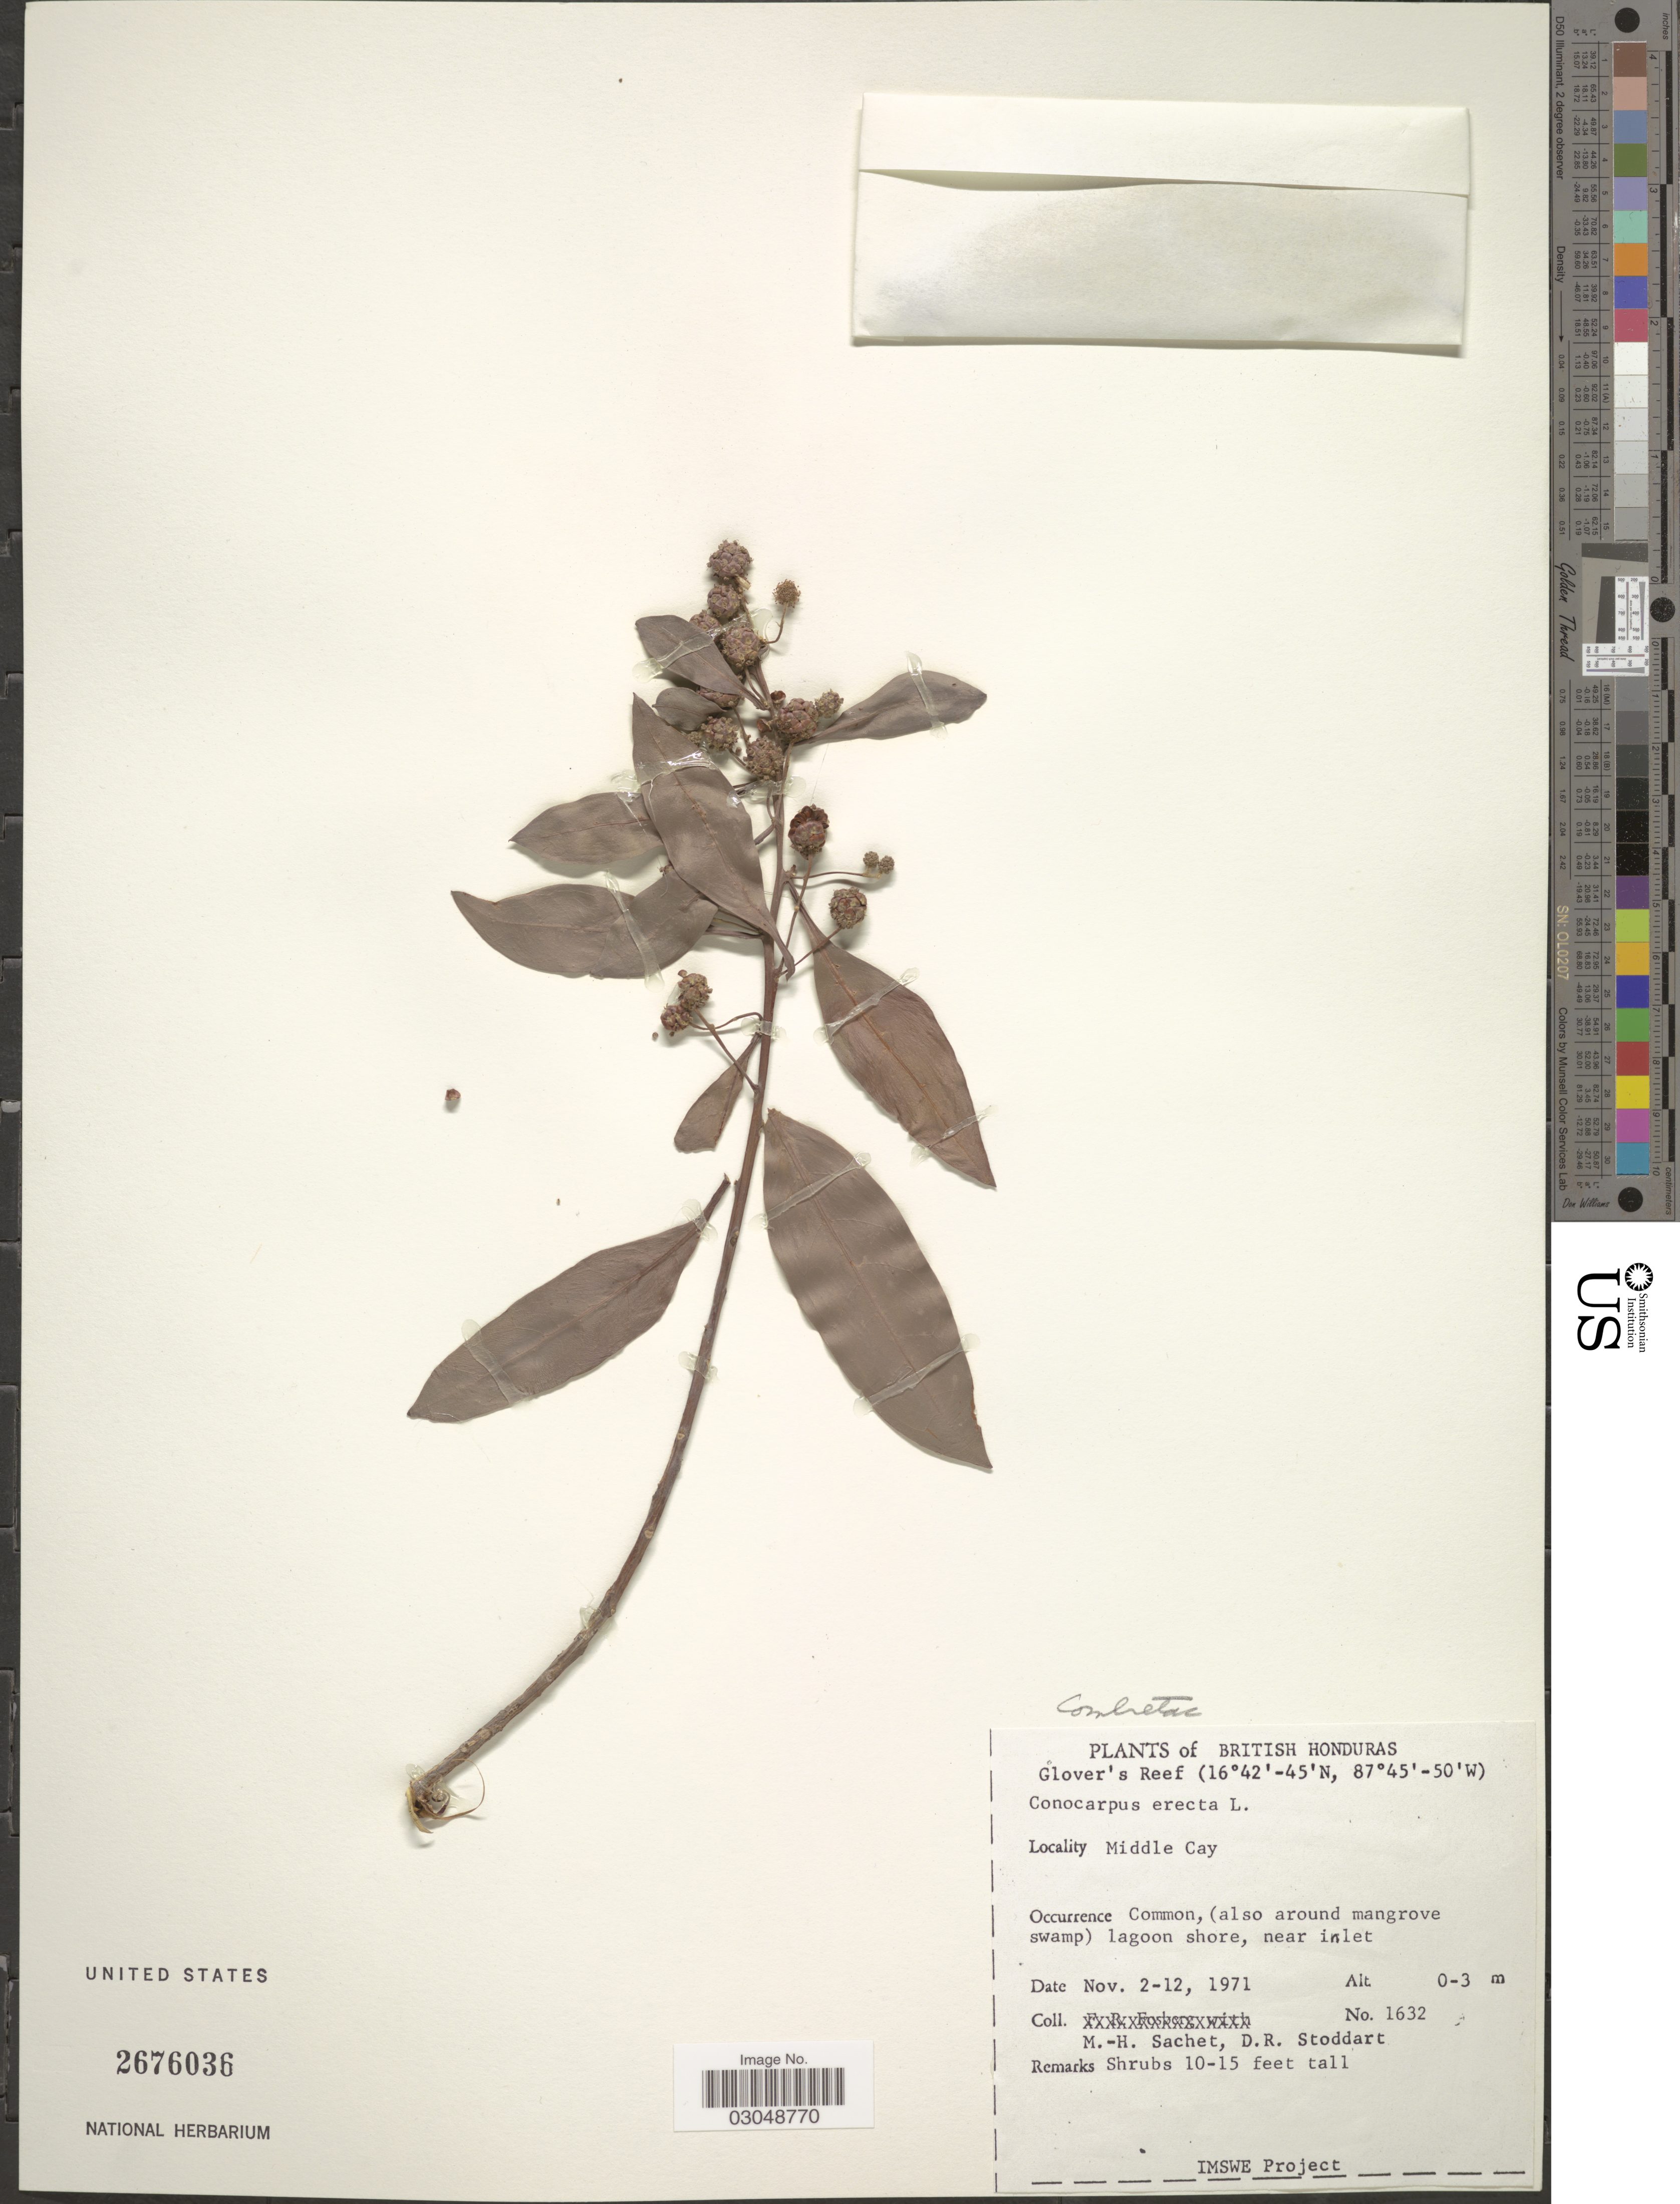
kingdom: Plantae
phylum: Tracheophyta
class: Magnoliopsida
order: Myrtales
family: Combretaceae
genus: Conocarpus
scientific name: Conocarpus erectus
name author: L.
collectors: M.-H. Sachet & D. R. Stoddart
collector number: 1632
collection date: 1971-11-02/1971-11-12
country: Belize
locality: British Honduras. Glover's Reef. Middle Cay.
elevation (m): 0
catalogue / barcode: US 2676036